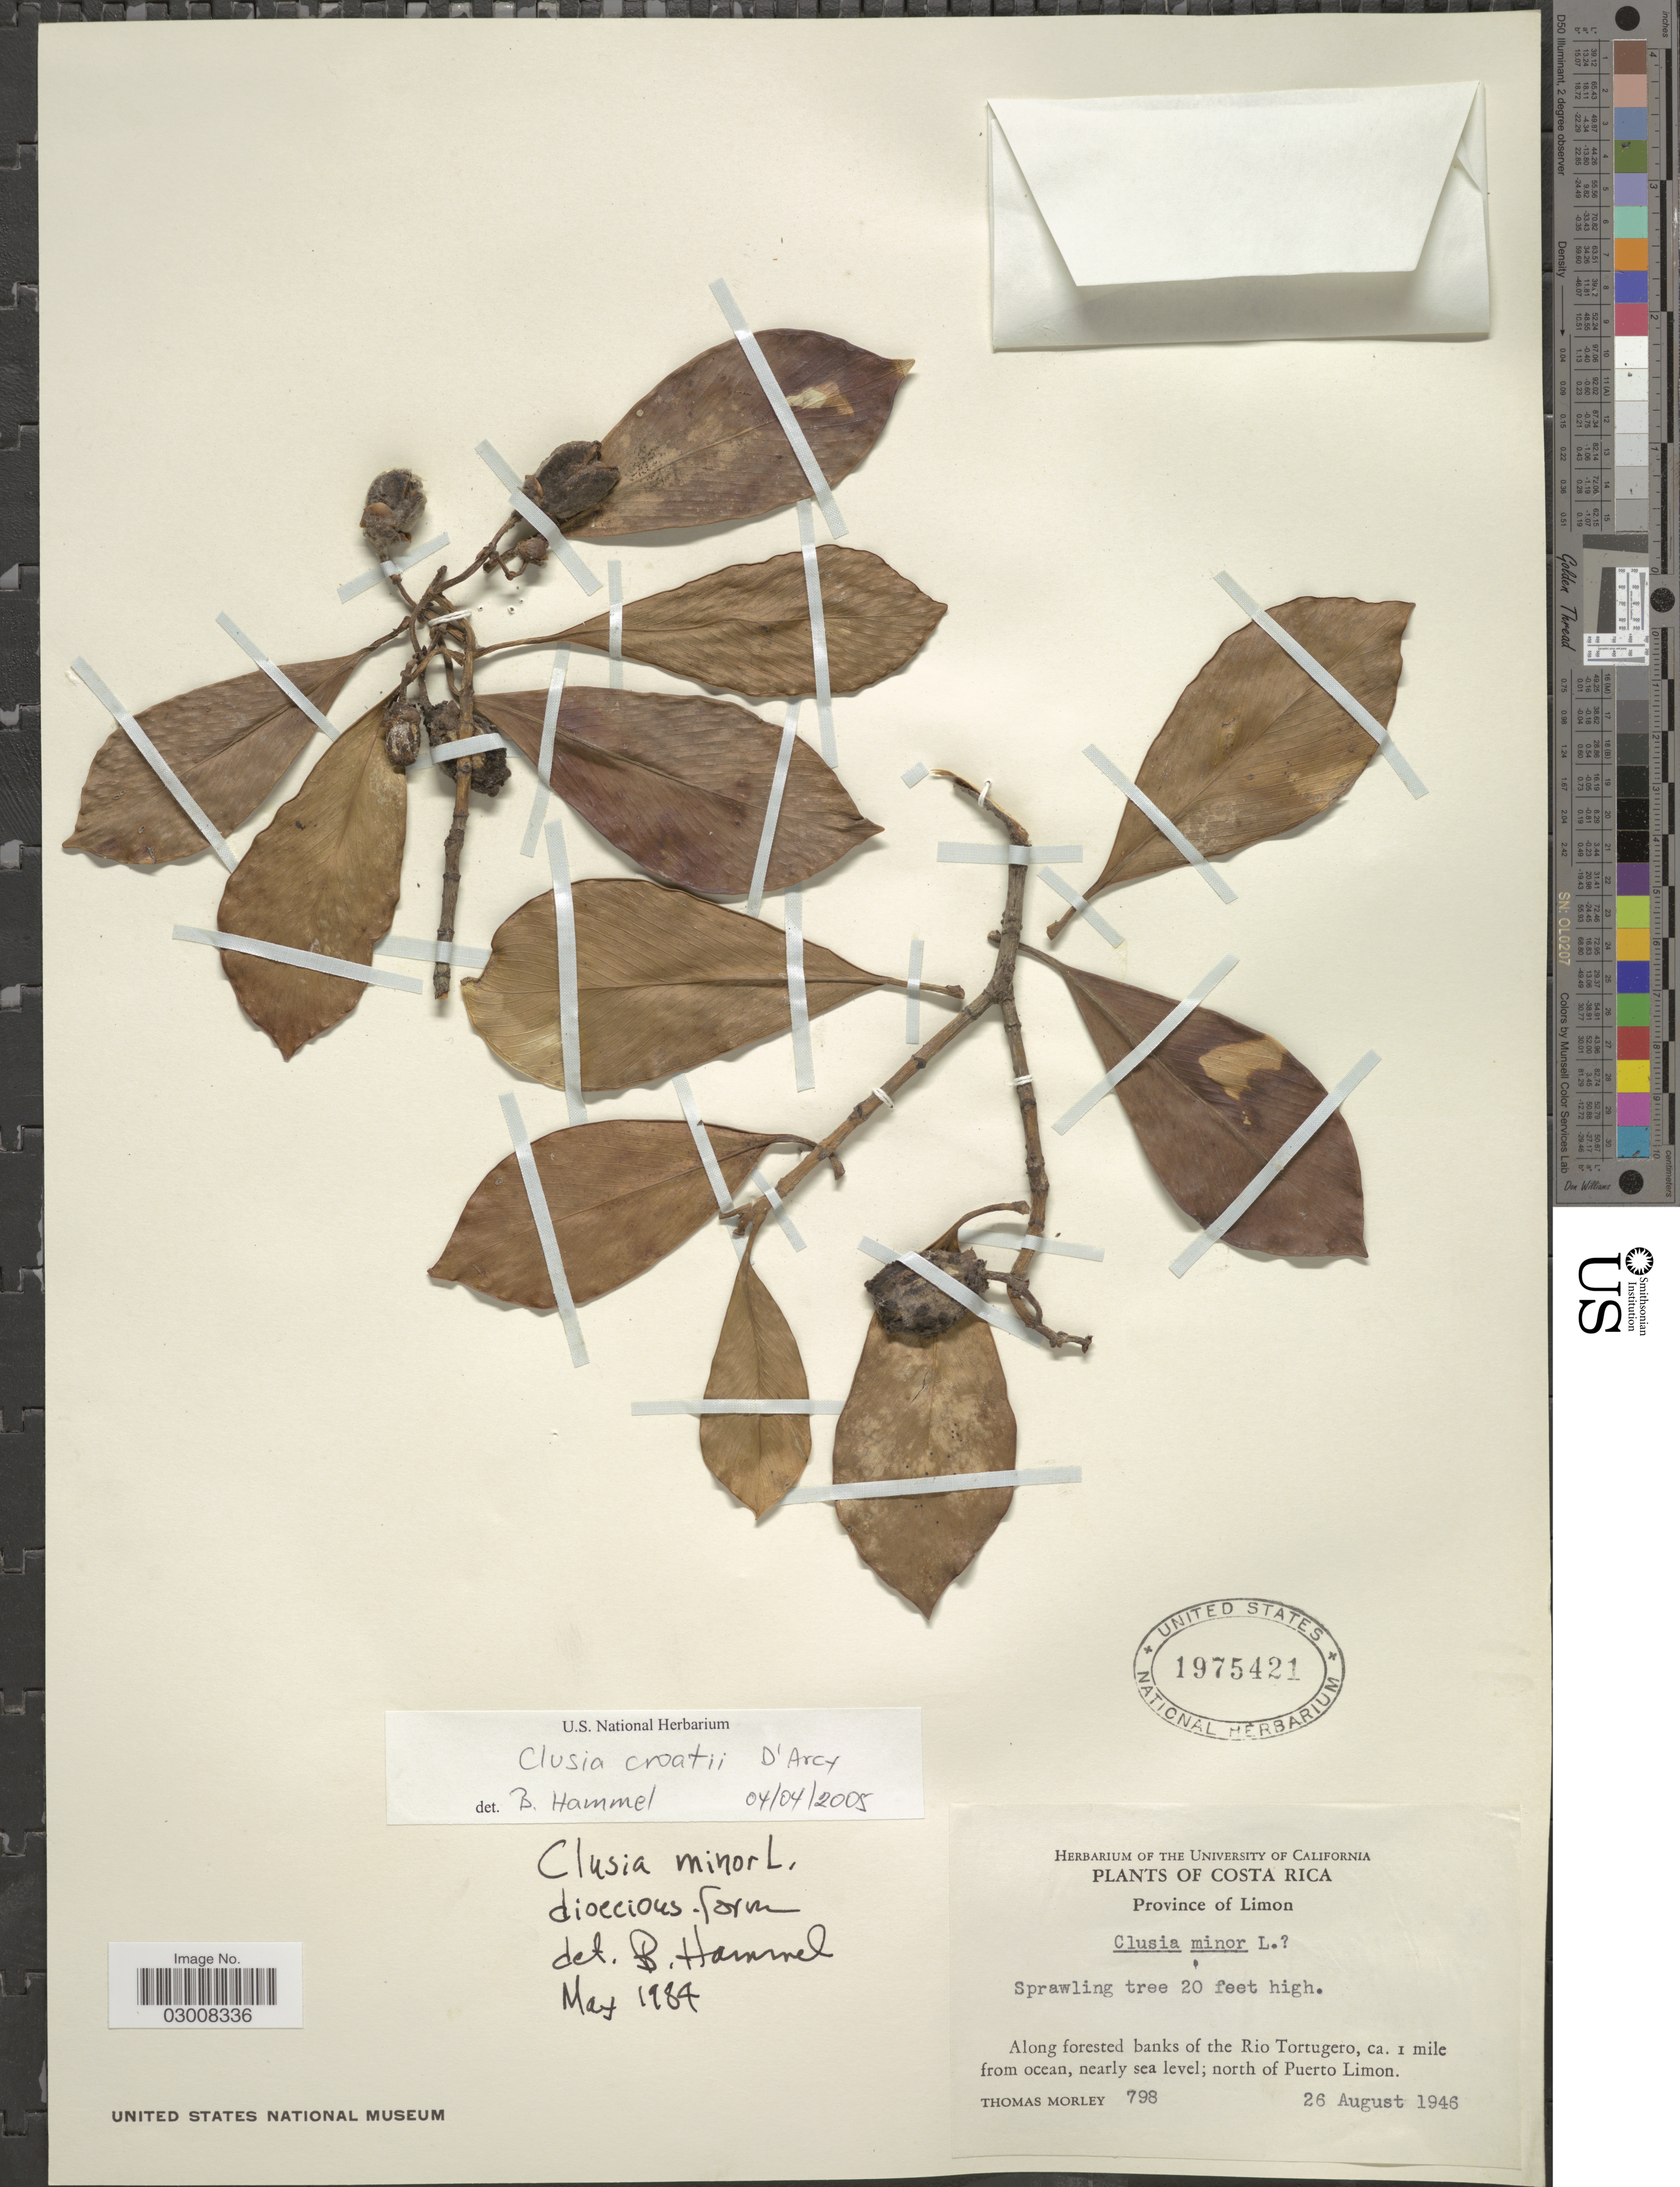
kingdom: Plantae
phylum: Tracheophyta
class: Magnoliopsida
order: Malpighiales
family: Clusiaceae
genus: Clusia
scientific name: Clusia croatii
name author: D'Arcy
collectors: T. Morley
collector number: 798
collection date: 1946-08-26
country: Costa Rica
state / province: Limón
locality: Along forested banks of the Rio Tortugero, ca. 1 mile from ocean, north of Puerto Limon.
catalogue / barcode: US 1975421